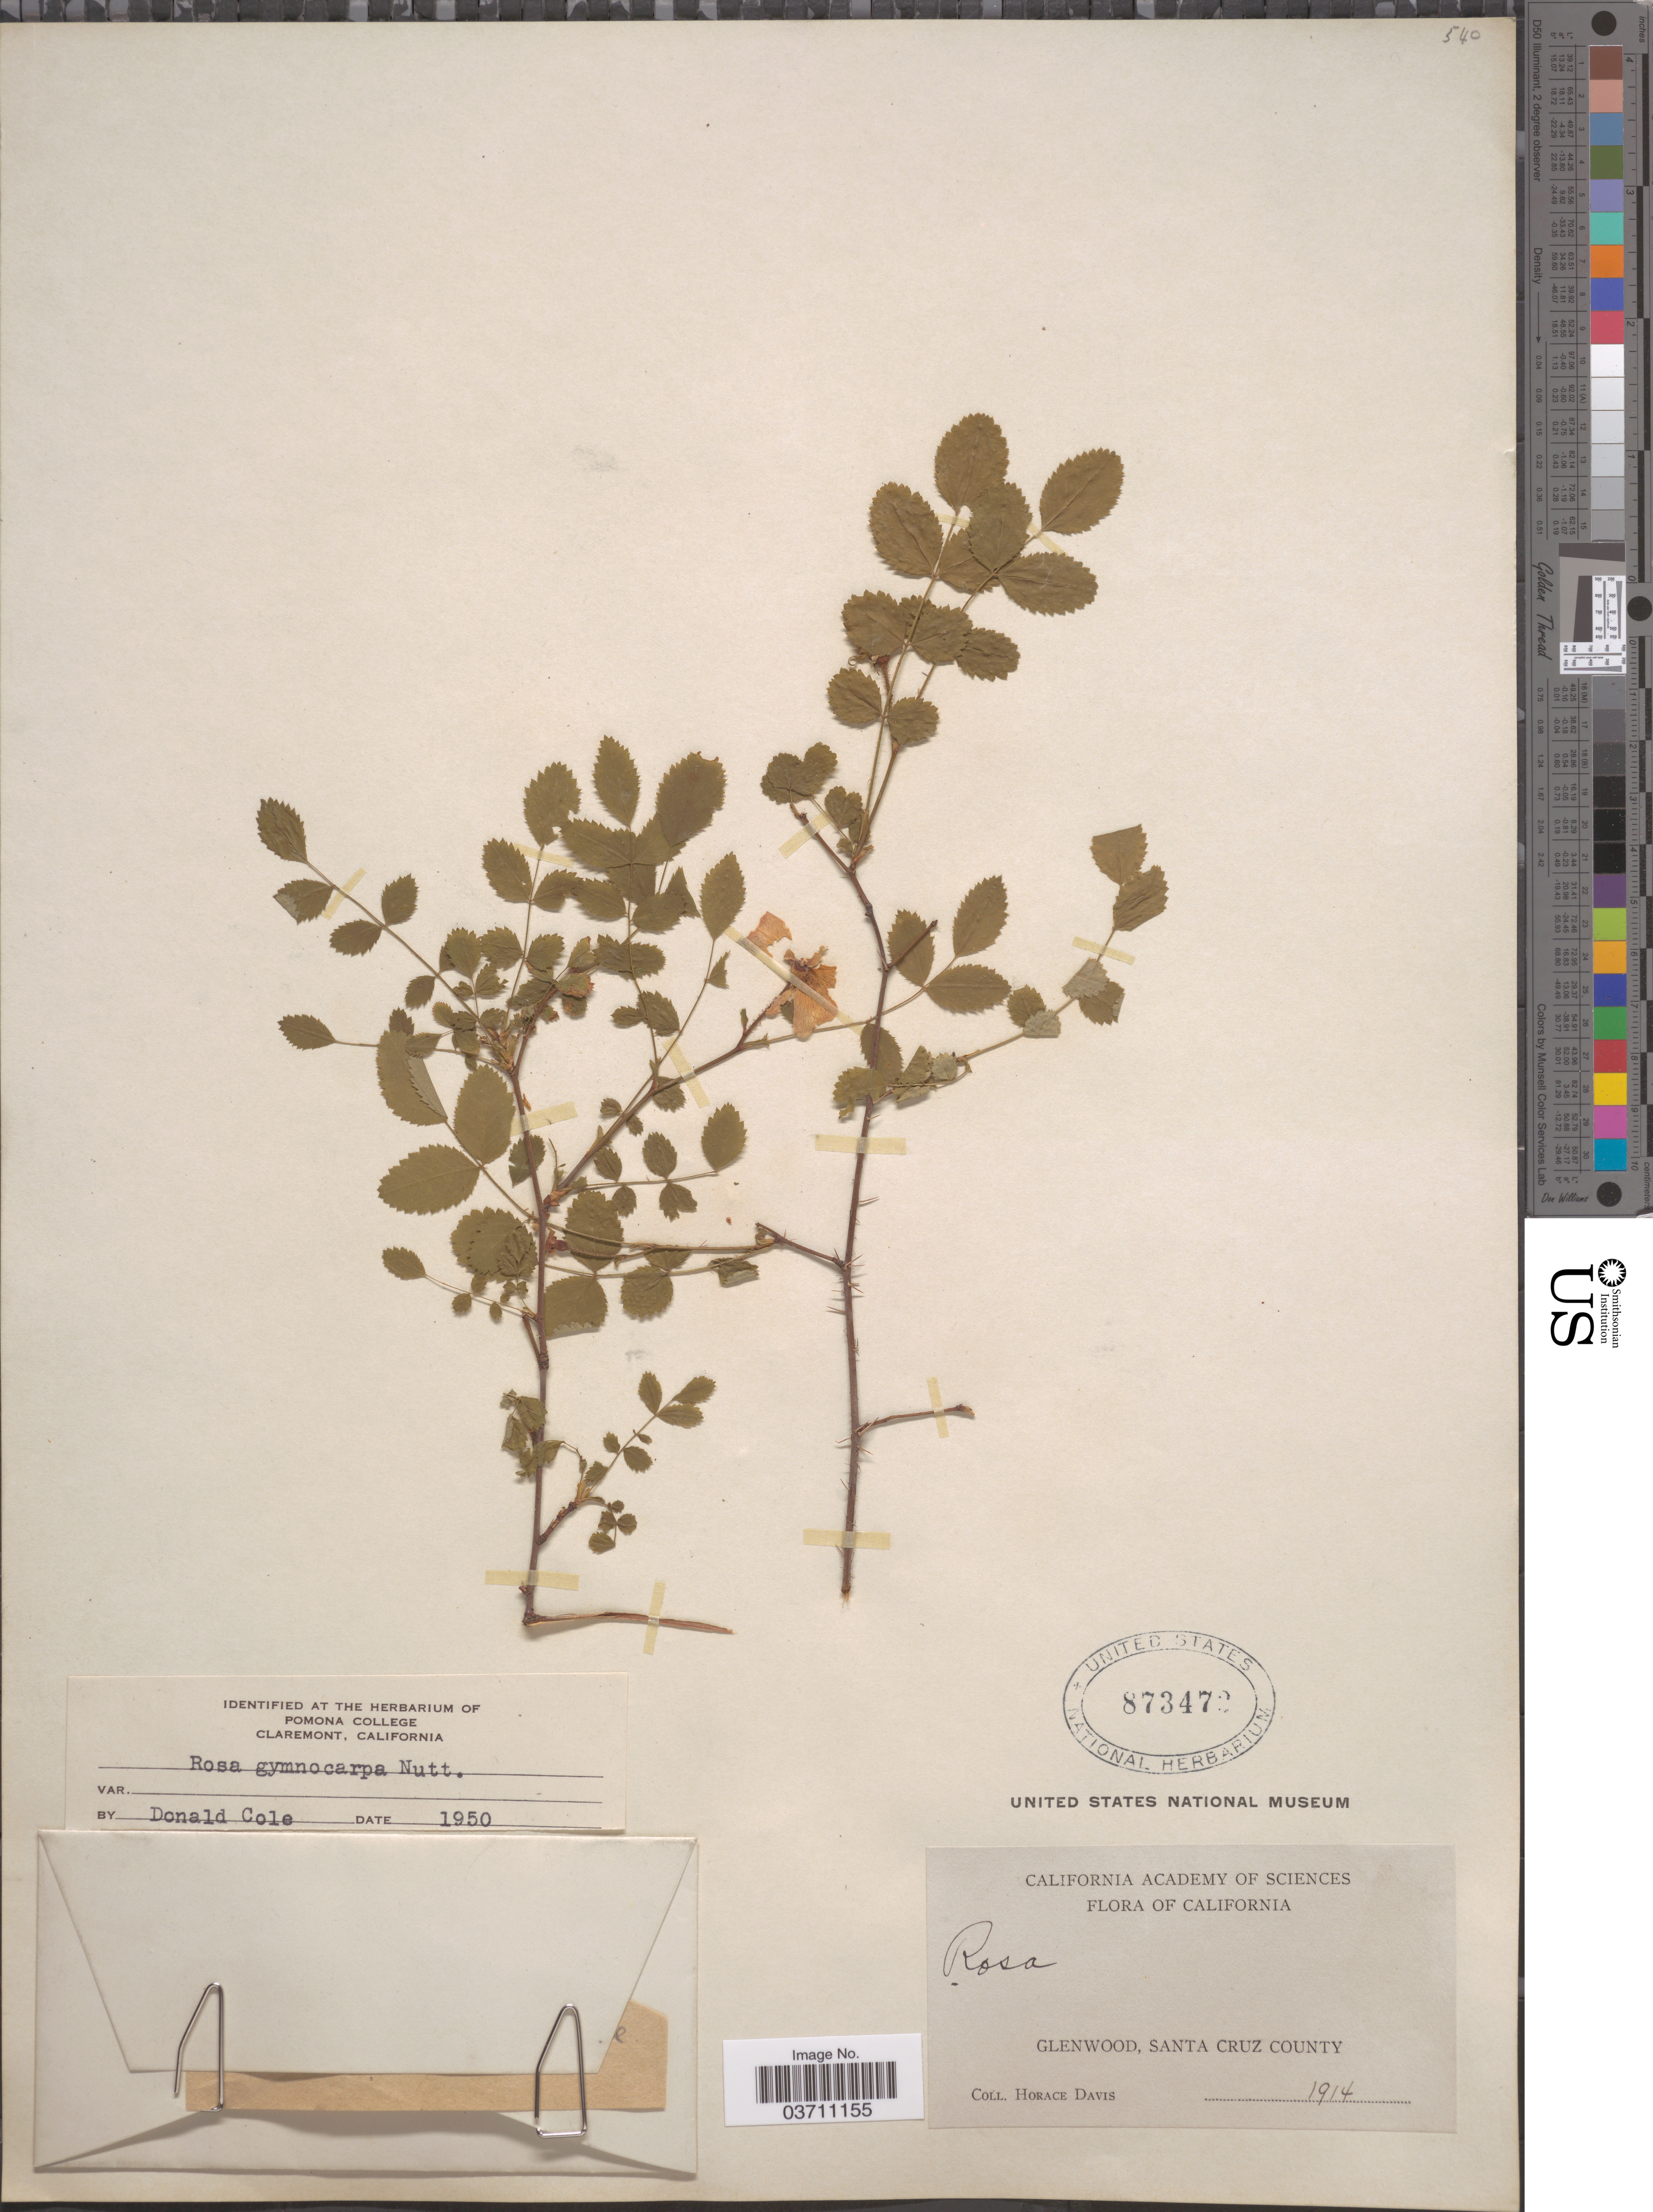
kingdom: Plantae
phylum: Tracheophyta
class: Magnoliopsida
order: Rosales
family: Rosaceae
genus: Rosa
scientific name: Rosa gymnocarpa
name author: Nutt.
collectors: H. Davis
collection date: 1914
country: United States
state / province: California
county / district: Santa Cruz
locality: Glenwood, Santa Cruz County.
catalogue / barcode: US 873472